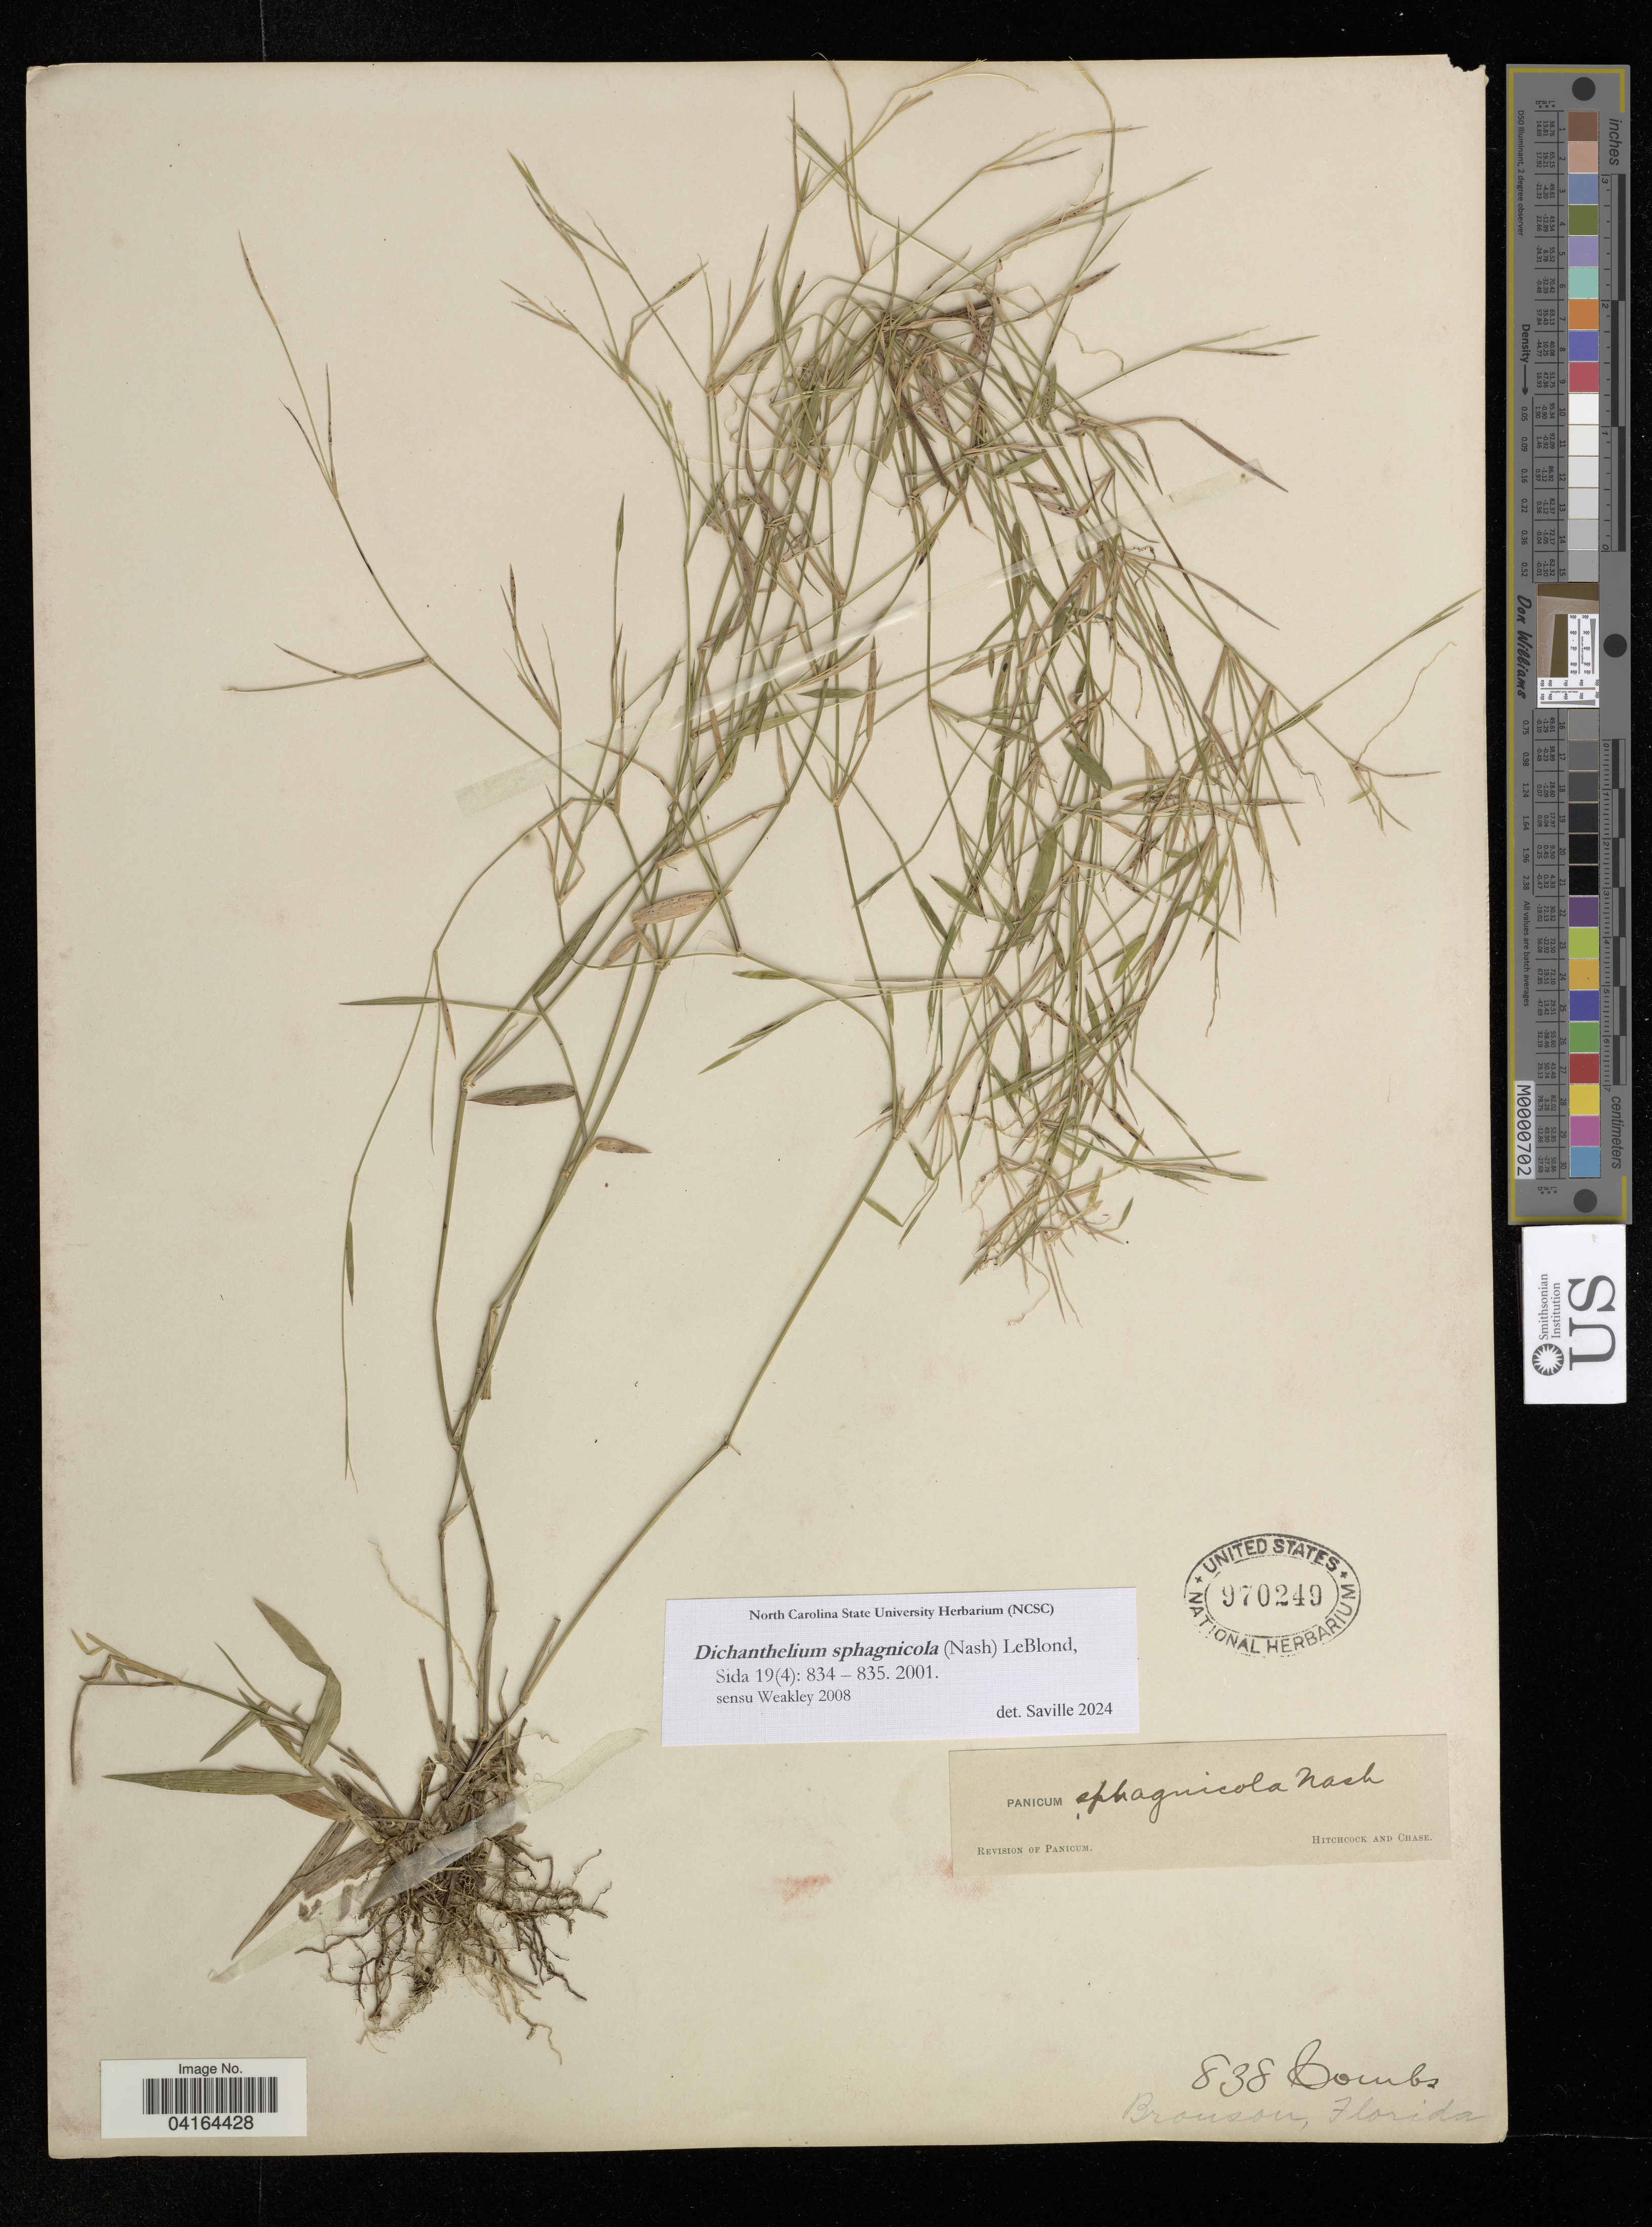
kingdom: Plantae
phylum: Tracheophyta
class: Liliopsida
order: Poales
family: Poaceae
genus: Dichanthelium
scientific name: Dichanthelium sphagnicola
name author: (Nash) LeBlond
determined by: Saville, A. C., (NCSC), North Carolina State University (UNITED STATES)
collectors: -. Combs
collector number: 838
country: United States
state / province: Florida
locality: Bronson.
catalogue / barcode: US 970249